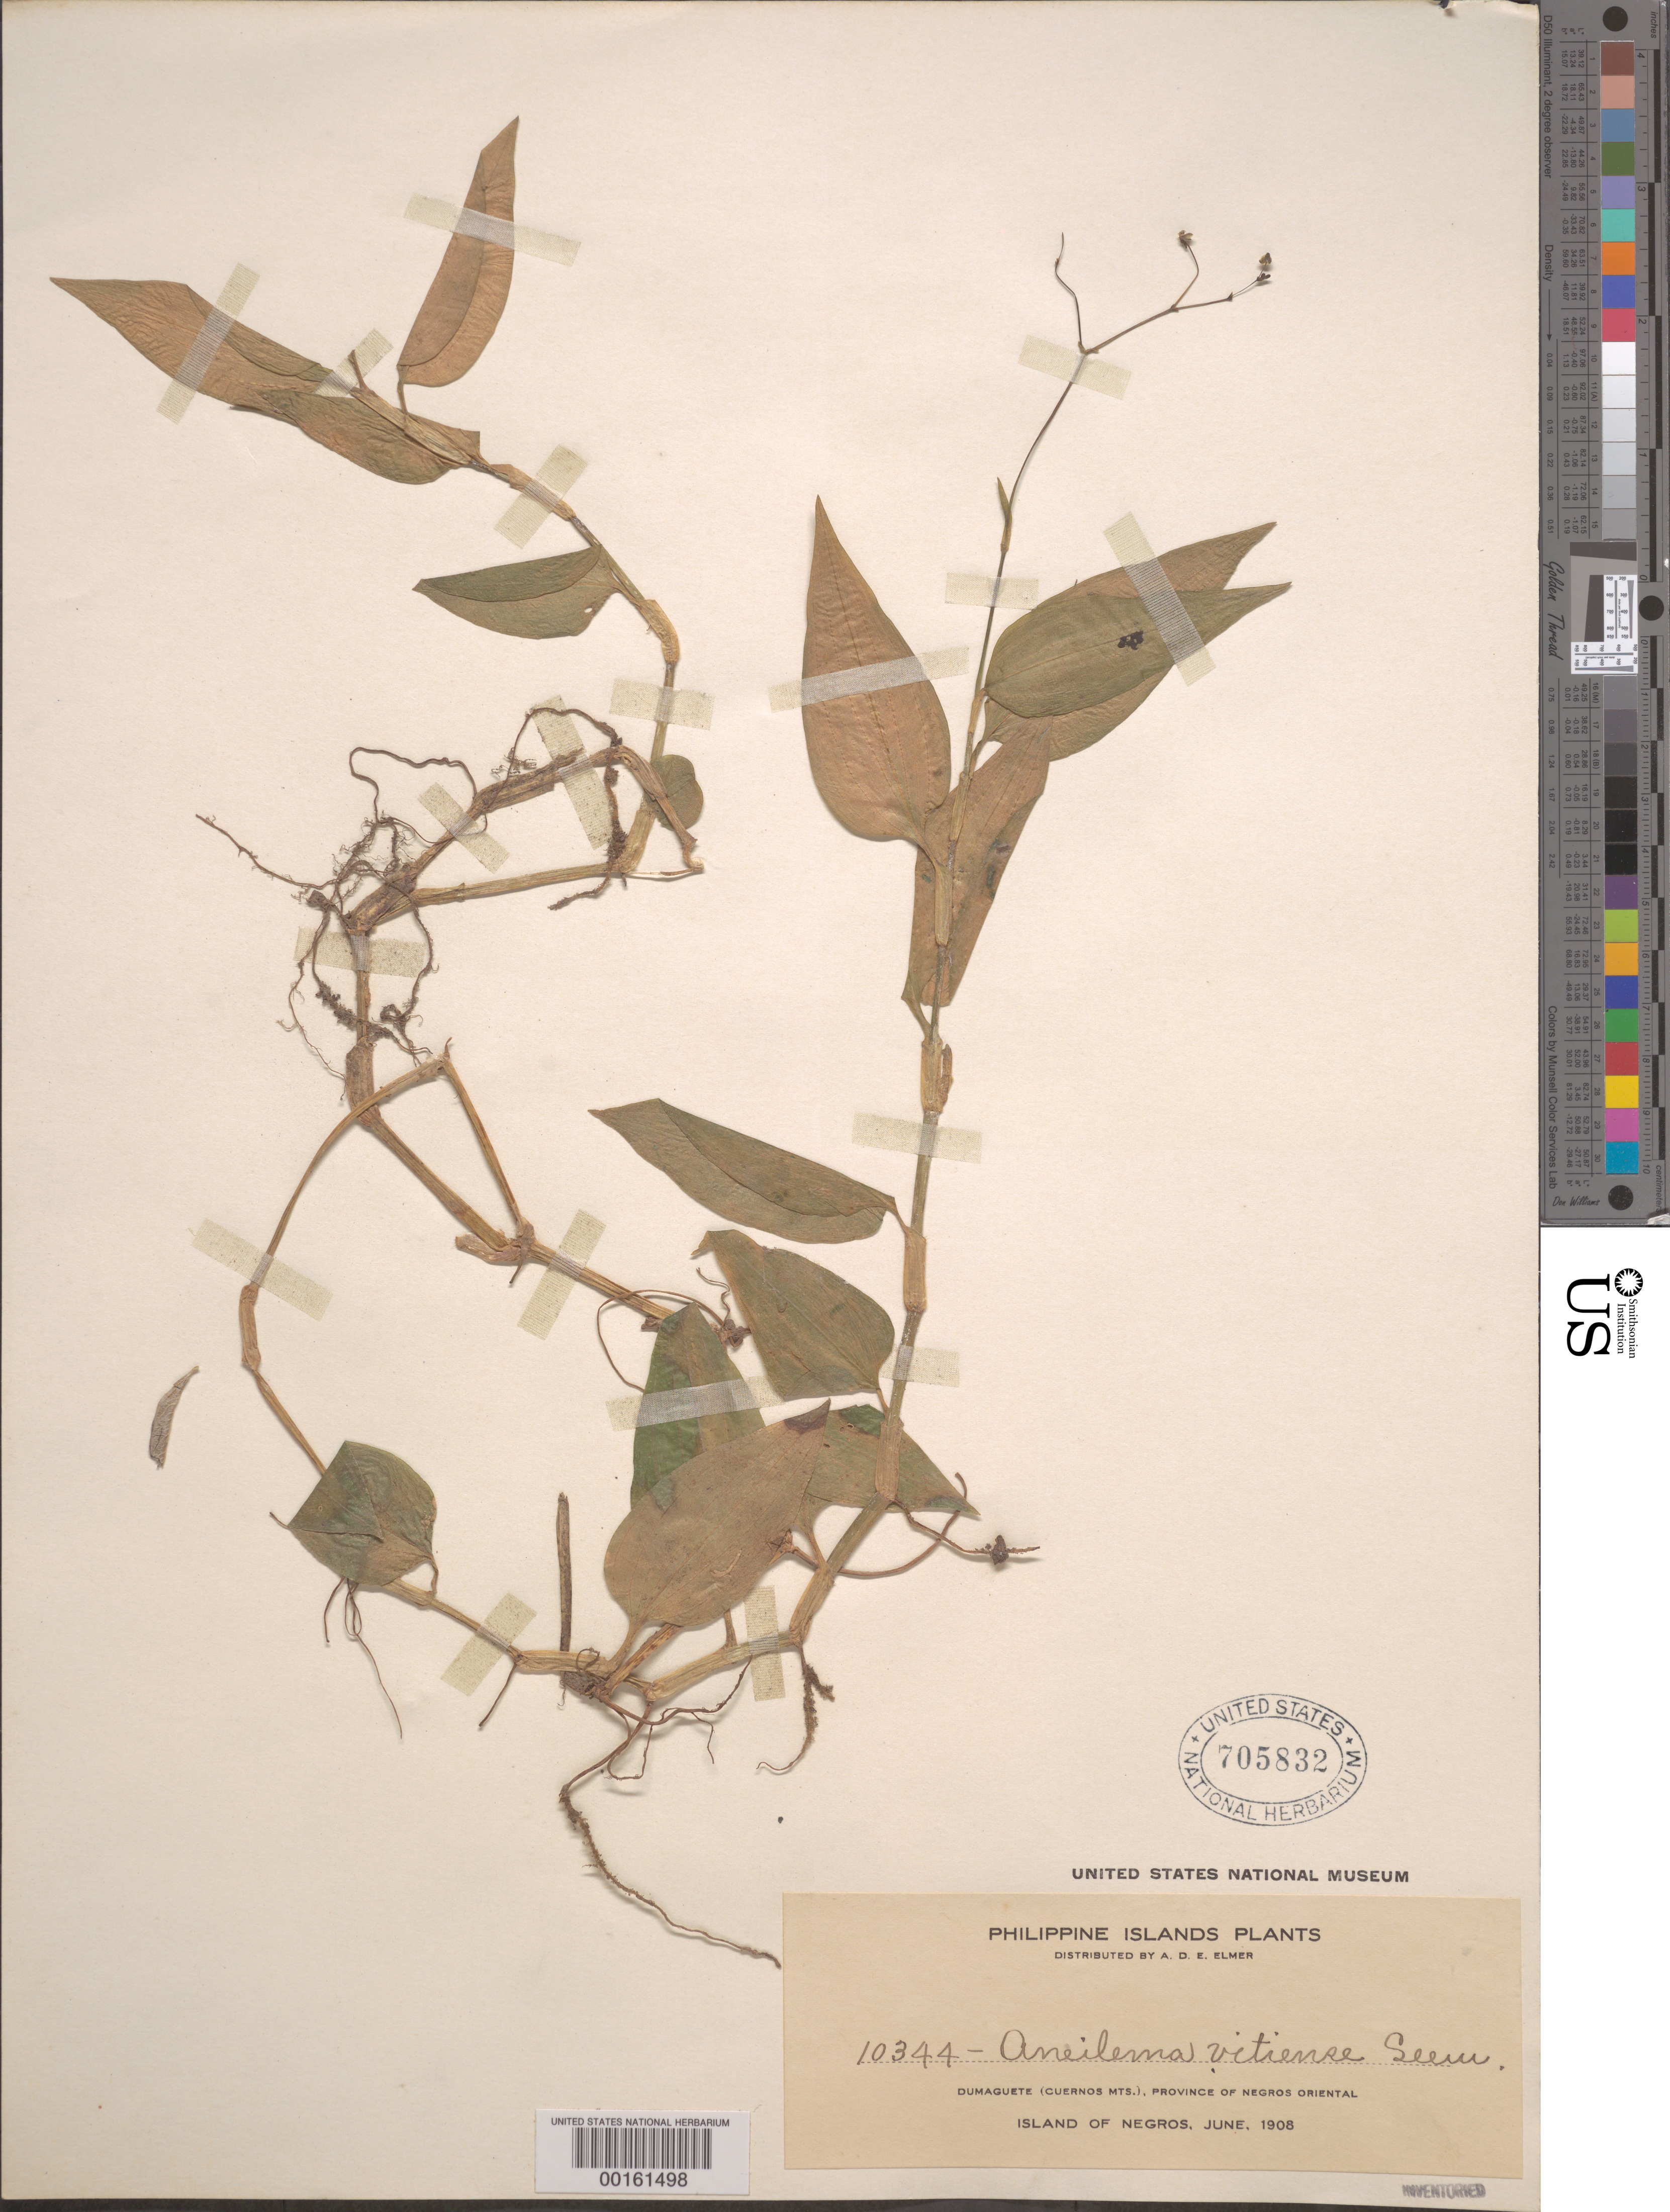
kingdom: Plantae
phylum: Tracheophyta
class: Liliopsida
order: Commelinales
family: Commelinaceae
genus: Rhopalephora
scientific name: Rhopalephora vitiensis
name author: (Seem.) Faden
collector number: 10344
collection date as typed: Jun 1908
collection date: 1908-06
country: Philippines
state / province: Central Visayas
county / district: Negros Oriental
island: Negros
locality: Dumaguete; cuernos mts.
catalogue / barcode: US 705832